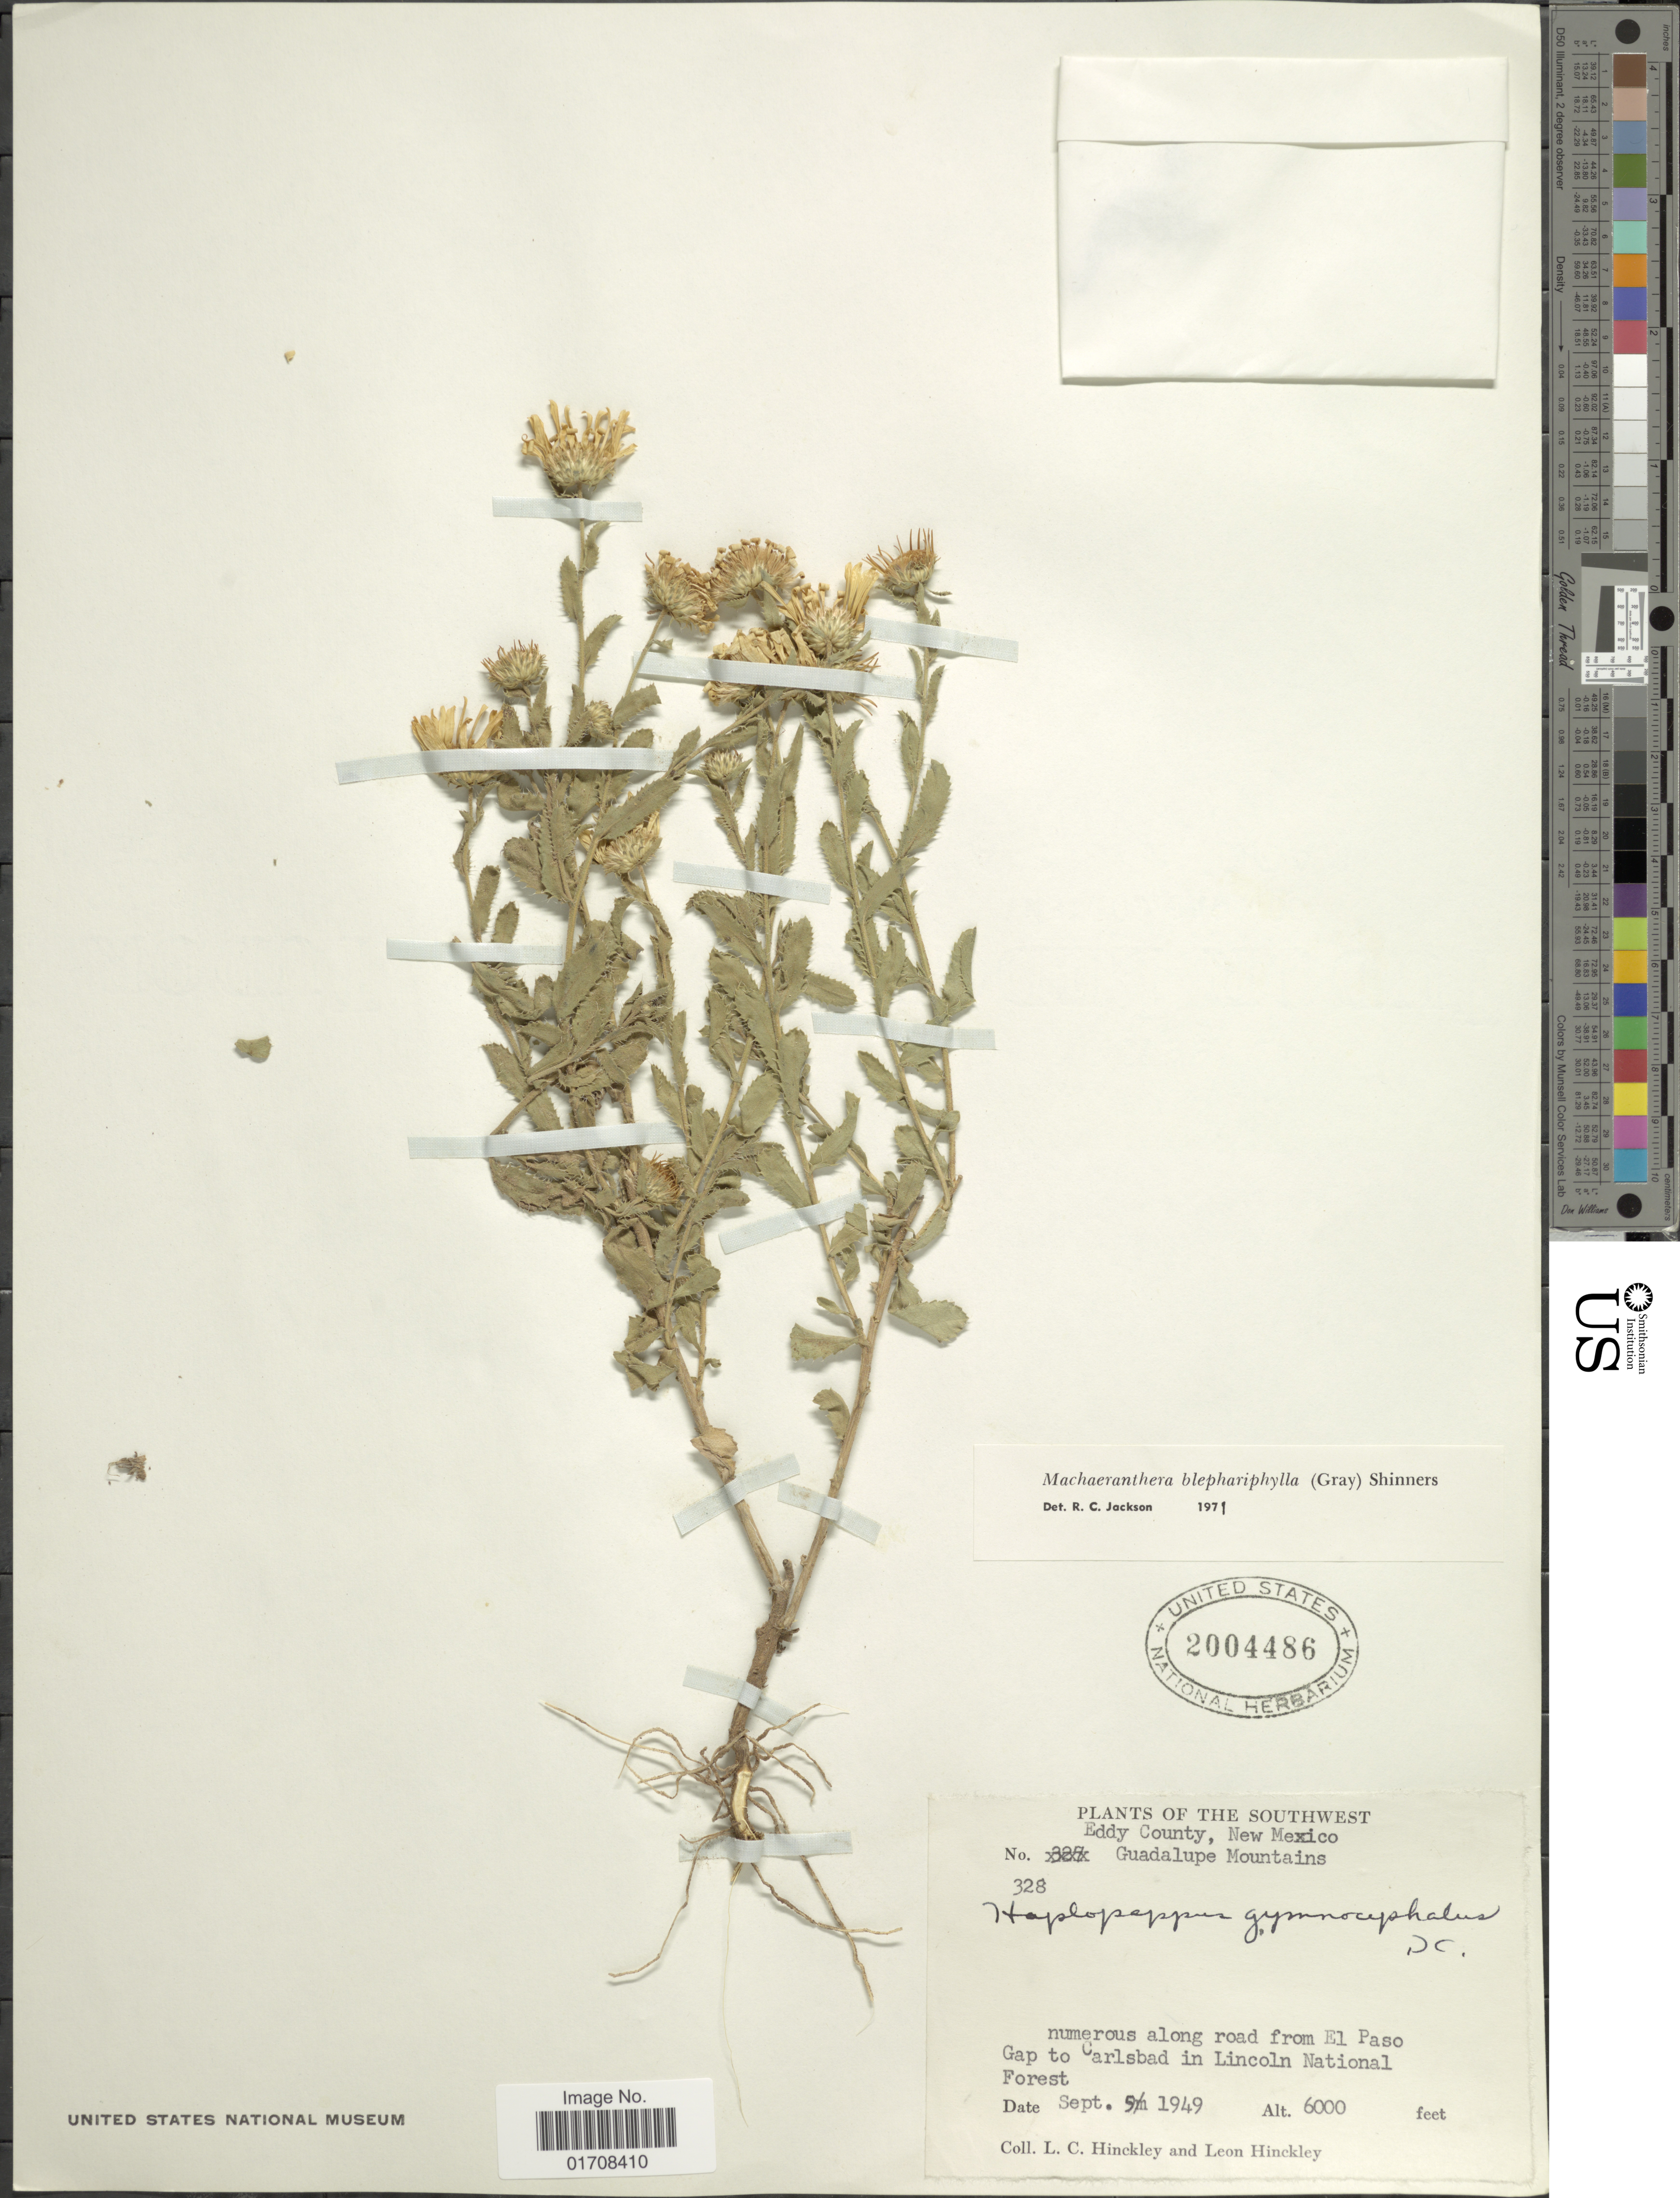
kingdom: Plantae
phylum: Tracheophyta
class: Magnoliopsida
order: Asterales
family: Asteraceae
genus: Machaeranthera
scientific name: Machaeranthera blephariphylla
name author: (A. Gray) Shinners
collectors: L. Hinckley & L. Hinckley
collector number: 328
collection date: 1949-09-05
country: United States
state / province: New Mexico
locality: The Southwest, Eddy County, Guadalupe Mountains, road from El Paso Gap to Carlsbad in Lincoln National Forest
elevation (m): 1829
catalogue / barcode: US 2004486